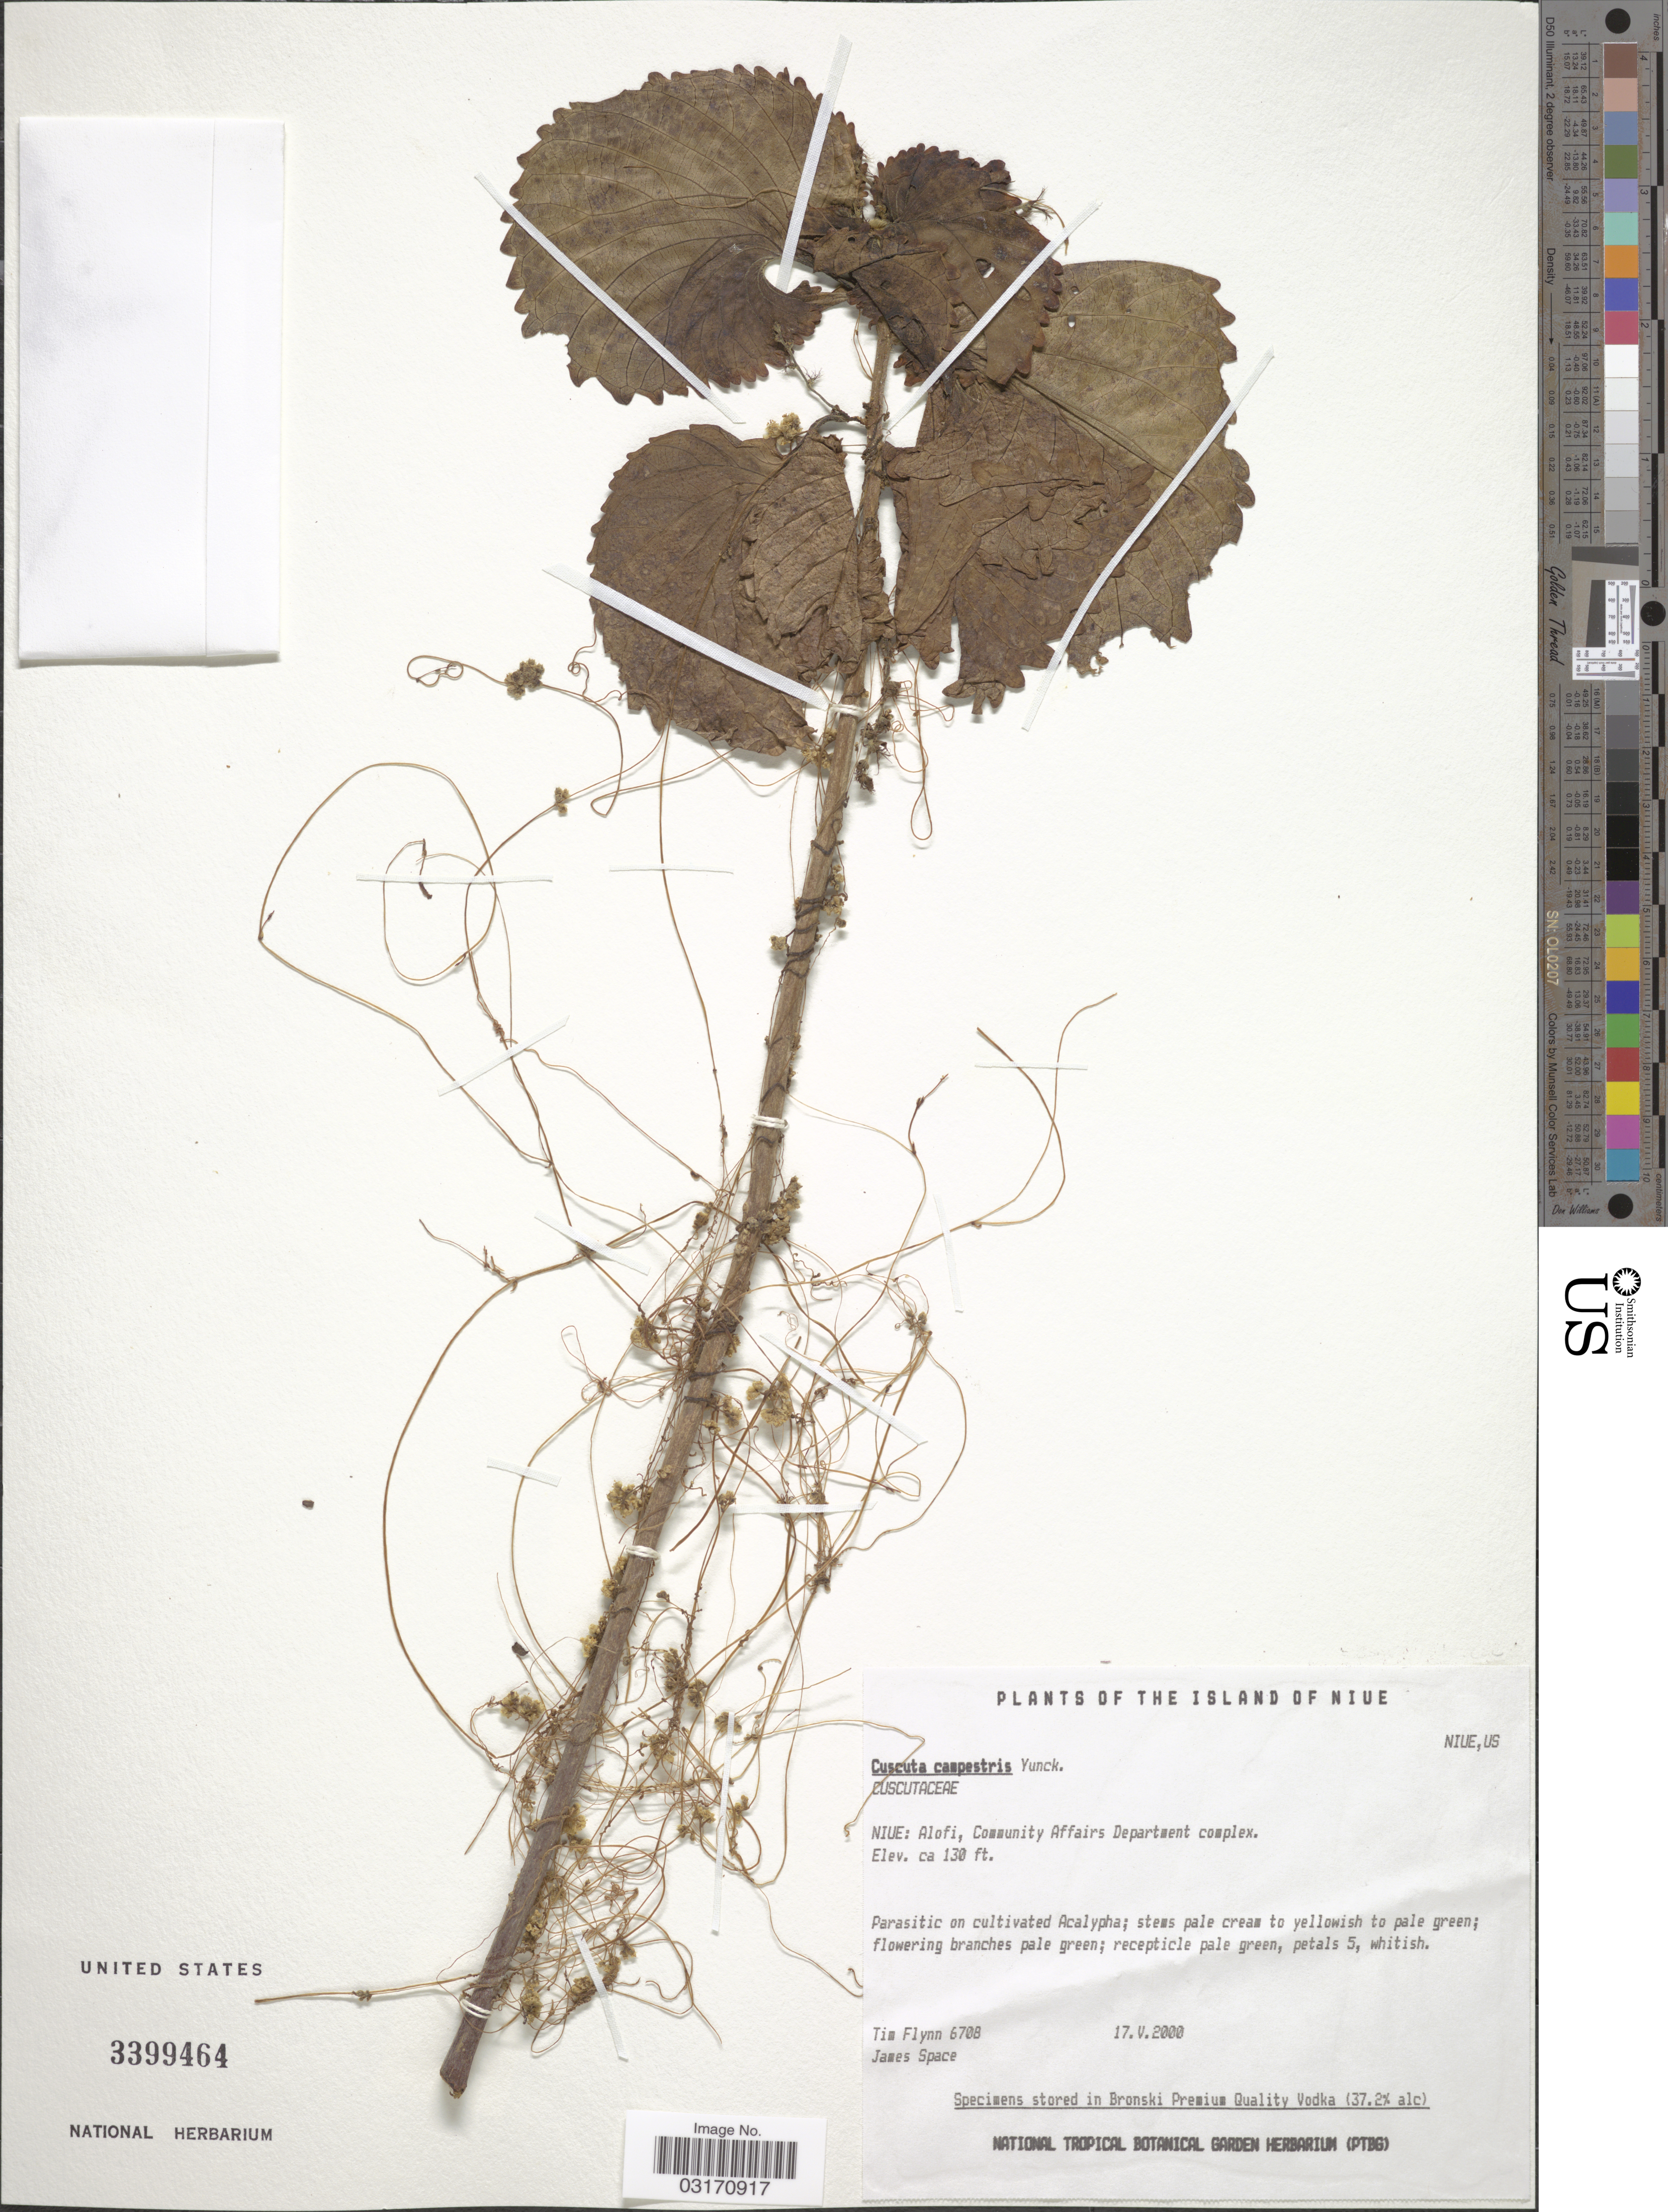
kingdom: Plantae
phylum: Tracheophyta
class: Magnoliopsida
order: Solanales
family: Convolvulaceae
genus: Cuscuta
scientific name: Cuscuta campestris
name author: Yunck.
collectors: T. W. Flynn & J. Space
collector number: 6708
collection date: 2000-05-17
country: Niue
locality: The Island of Niue. Niue: Alofi, Community Affairs Department complex.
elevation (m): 40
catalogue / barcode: US 3399464